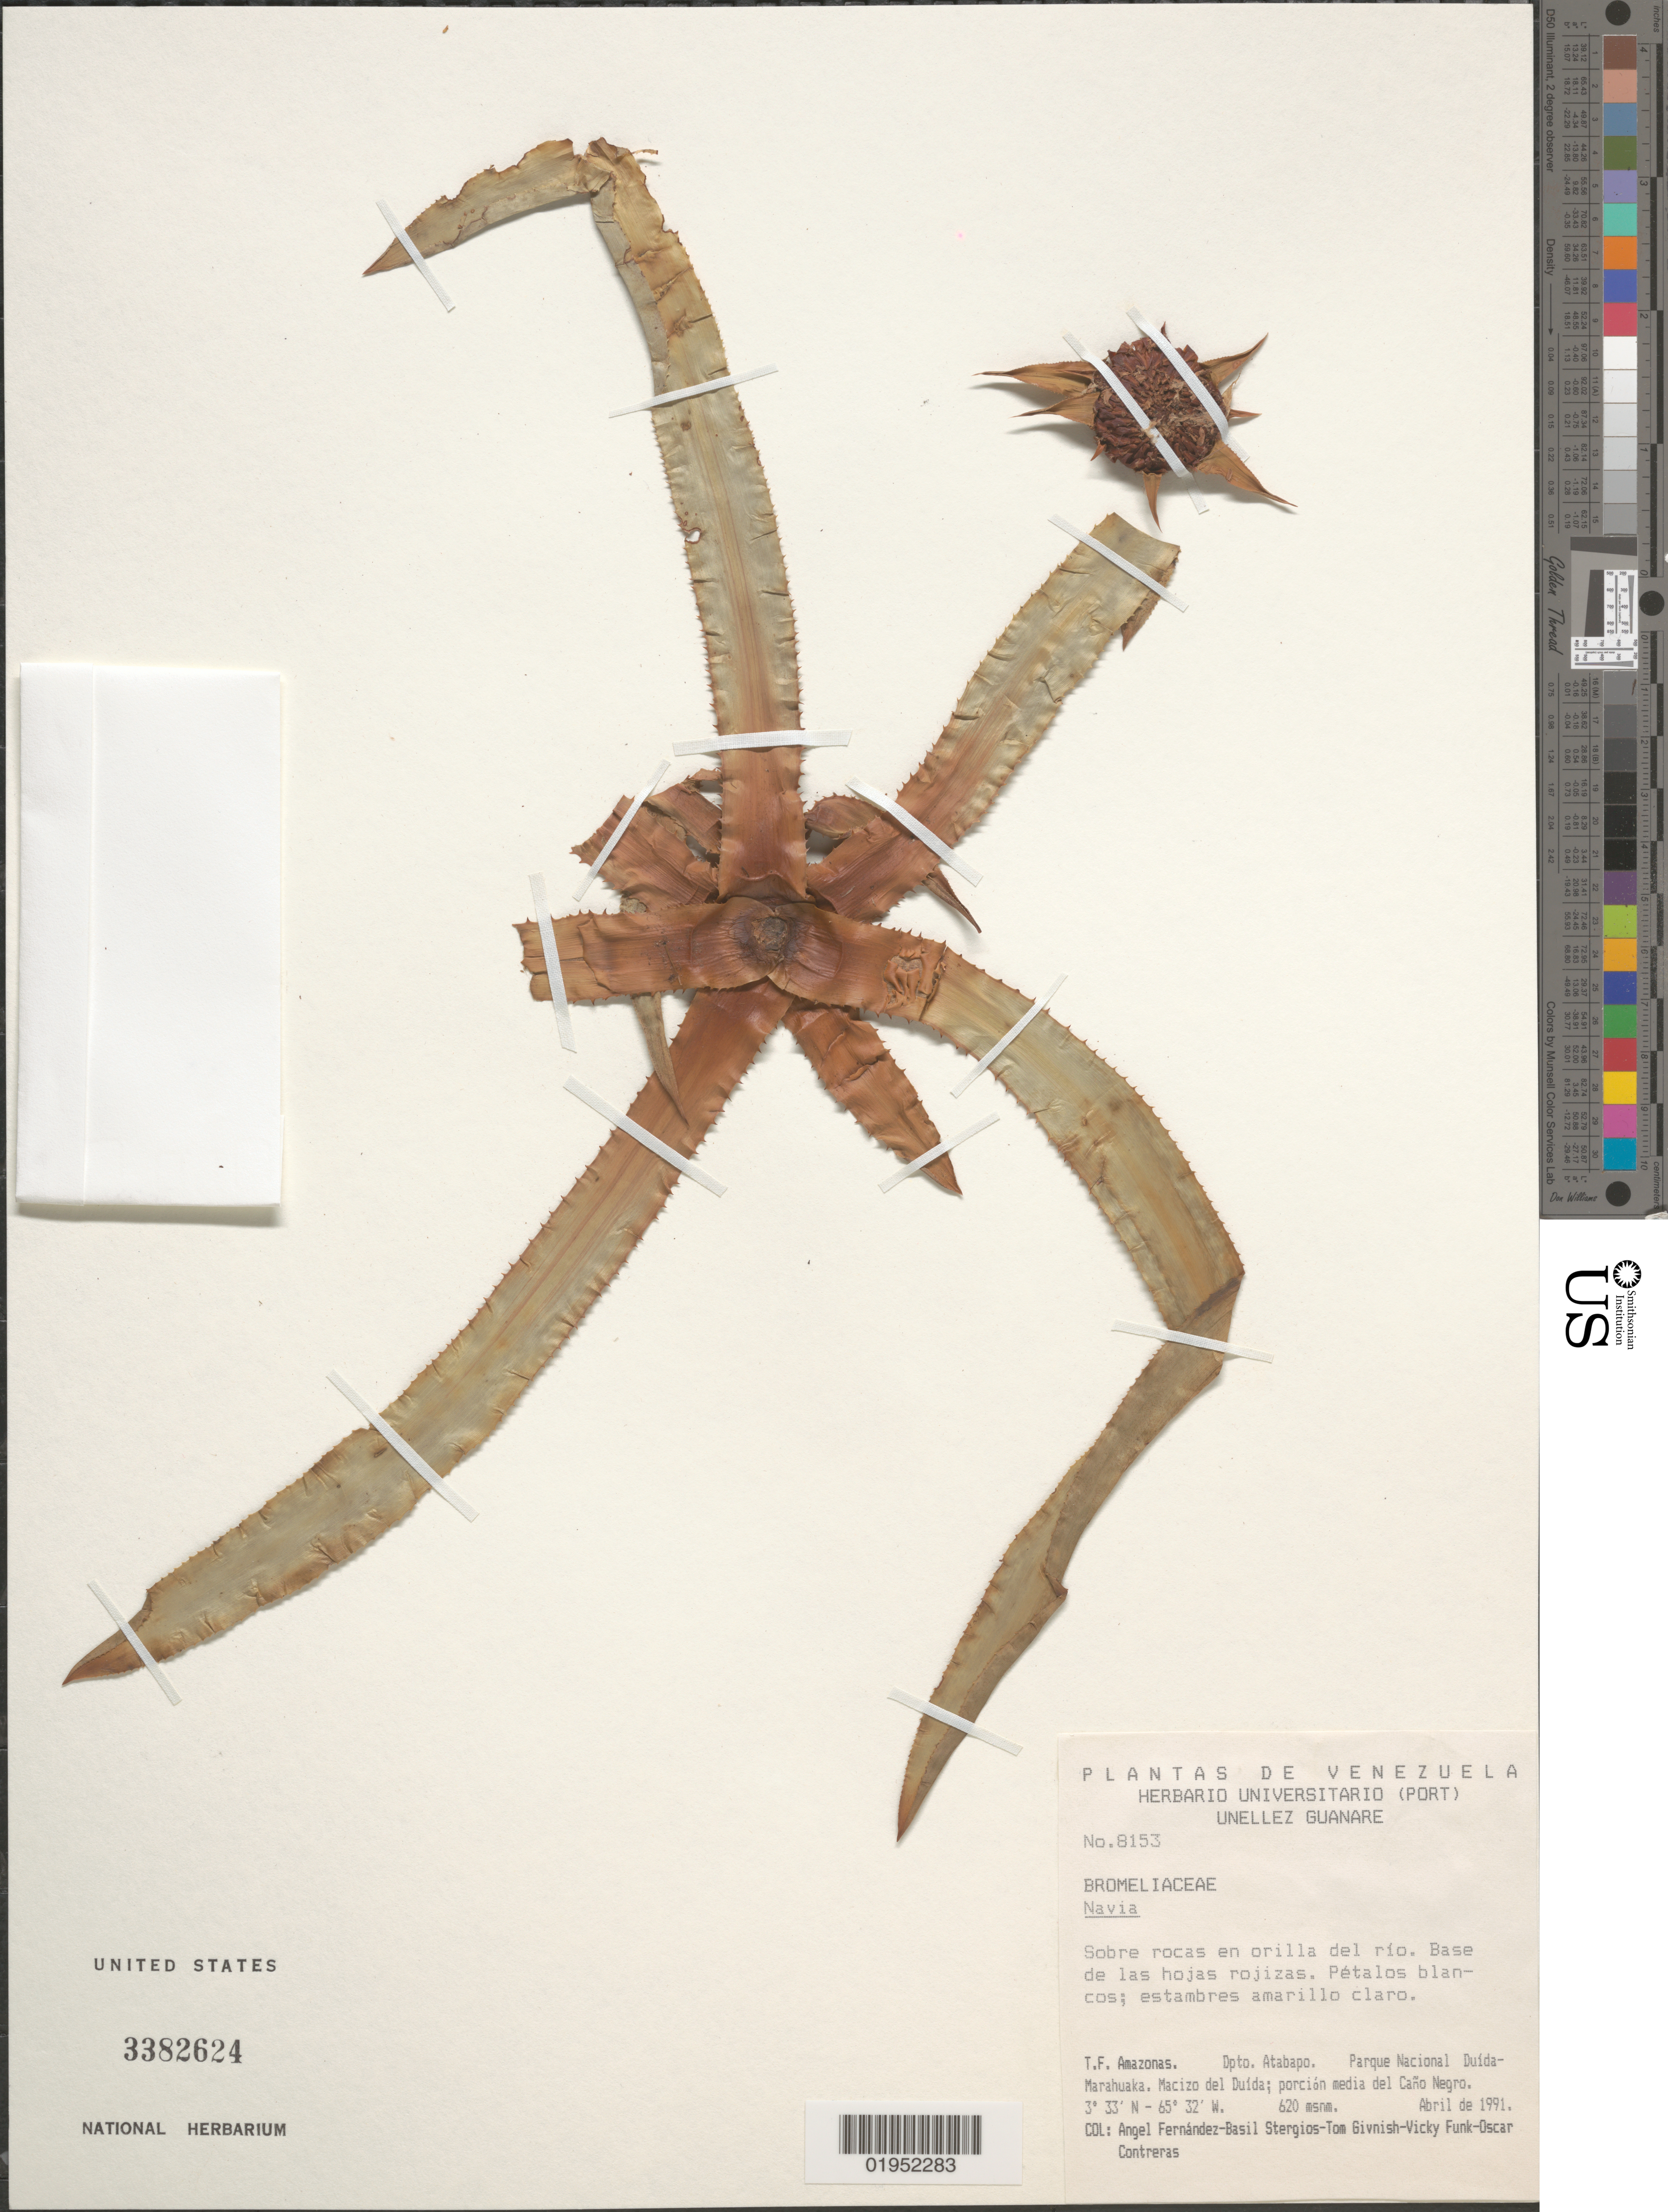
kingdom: Plantae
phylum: Tracheophyta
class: Liliopsida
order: Poales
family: Bromeliaceae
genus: Navia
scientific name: Navia sp.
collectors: A. Fernández, B. G. Stergios, T. J. Givnish, V. Funk & O. Contreras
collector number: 8153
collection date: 1991-04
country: Venezuela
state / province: Amazonas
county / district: Atabapo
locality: Parque Nacional Duida-Marahuaka, Macizo del Duida, porcion media del Cano Negro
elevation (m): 620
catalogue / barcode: US 3382624